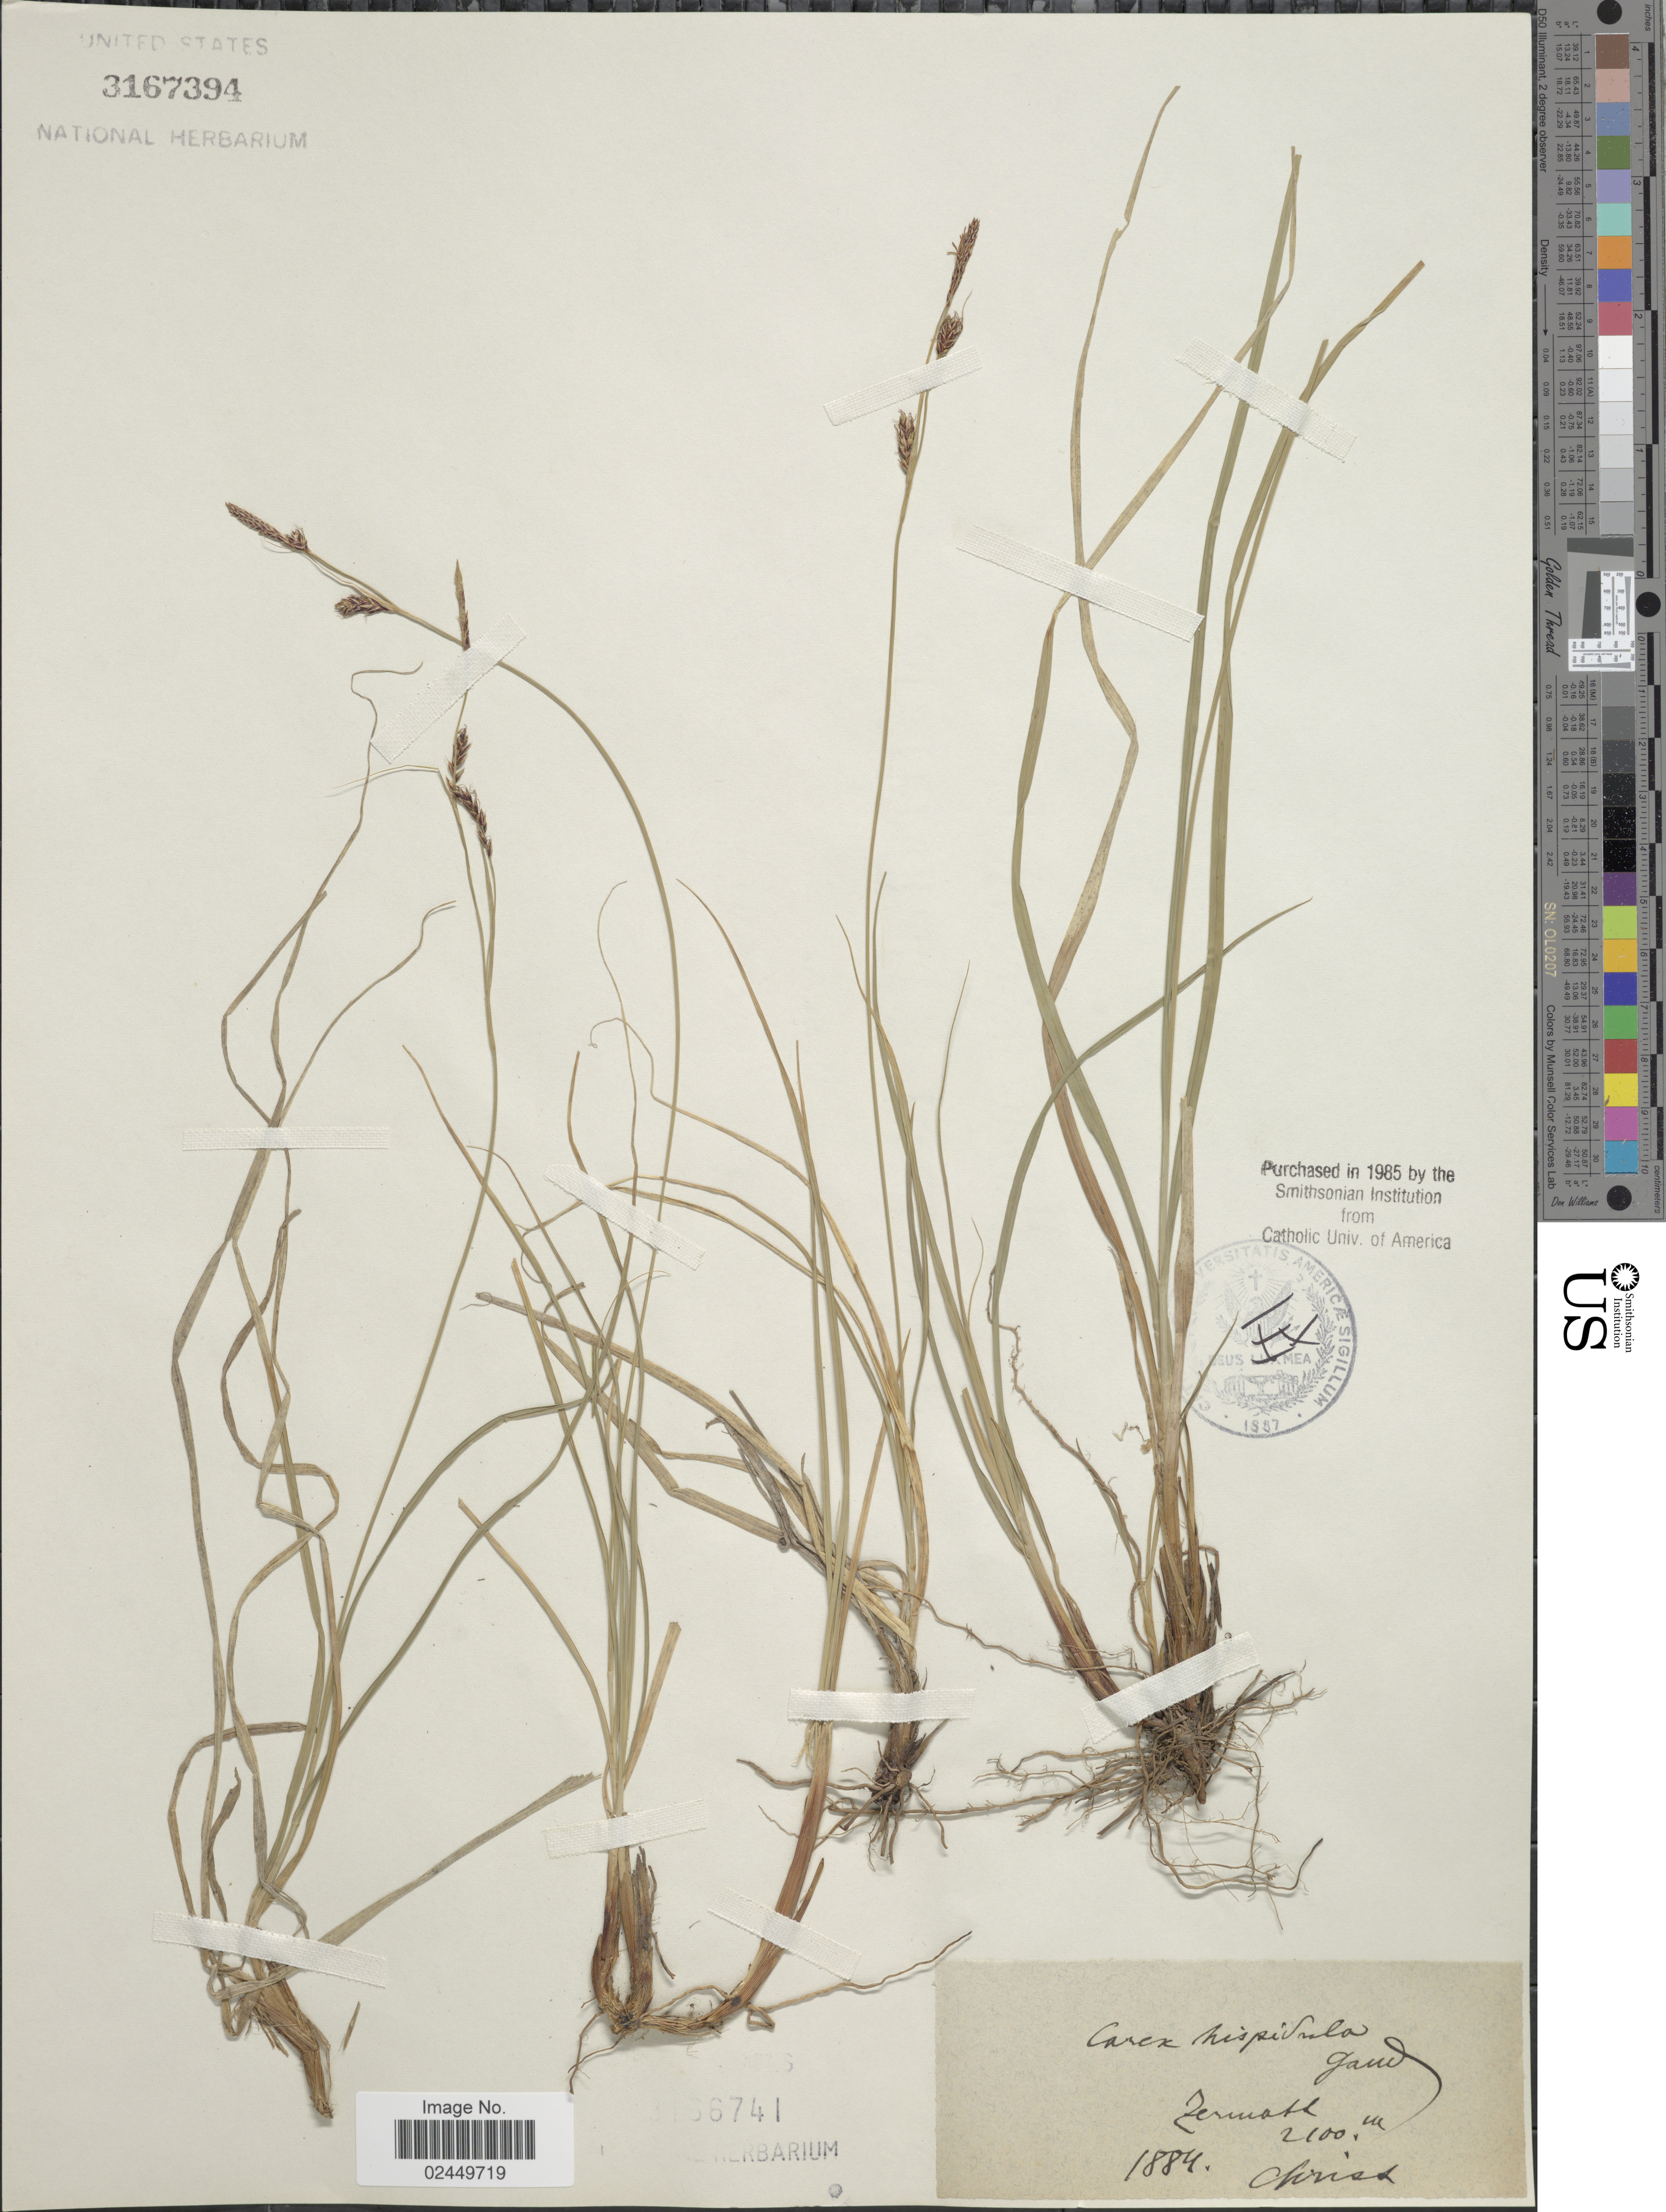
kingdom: Plantae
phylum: Tracheophyta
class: Liliopsida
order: Poales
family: Cyperaceae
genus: Carex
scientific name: Carex fimbriata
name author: Schkuhr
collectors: Christ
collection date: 1884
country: Switzerland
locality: Zermatt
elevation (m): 2100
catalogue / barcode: US 3167394